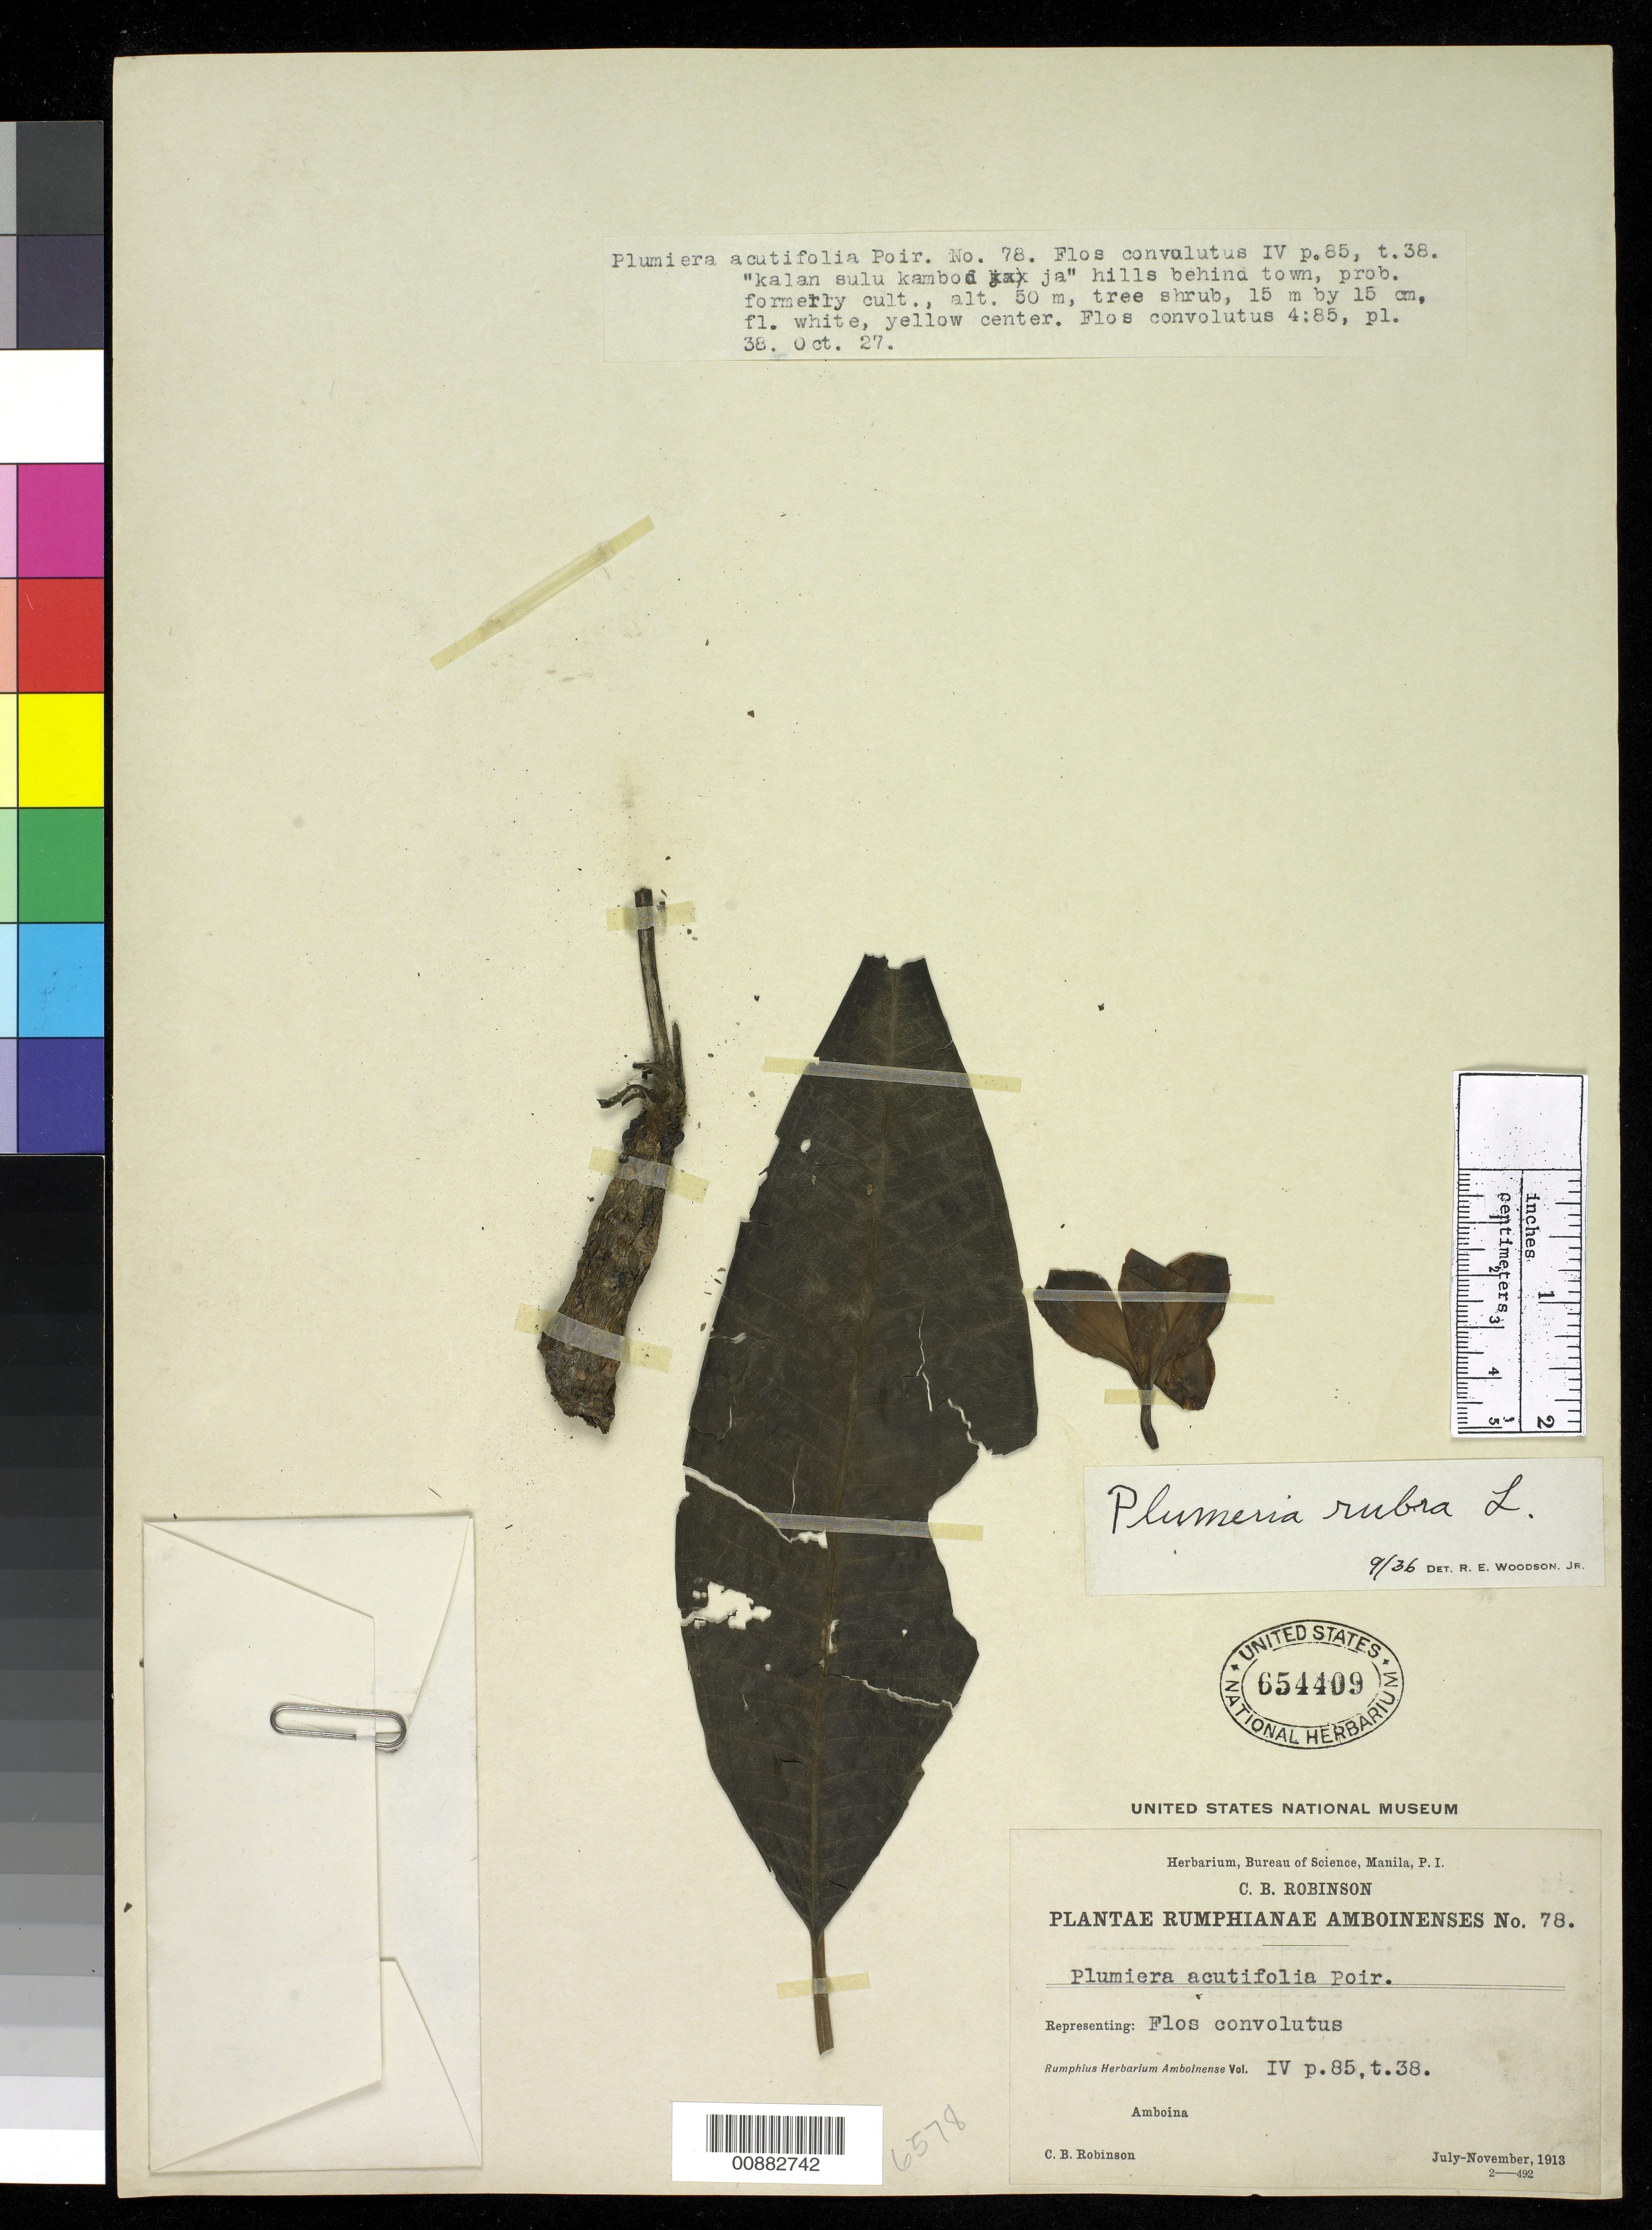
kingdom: Plantae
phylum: Tracheophyta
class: Magnoliopsida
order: Gentianales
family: Apocynaceae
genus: Plumeria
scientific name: Plumeria rubra var. acutifolia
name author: (Poir.) L.H. Bailey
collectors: C. Robinson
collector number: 78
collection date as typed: Jul 1913 to Nov 1913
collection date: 1913-07/1913-11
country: Philippines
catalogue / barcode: US 654409